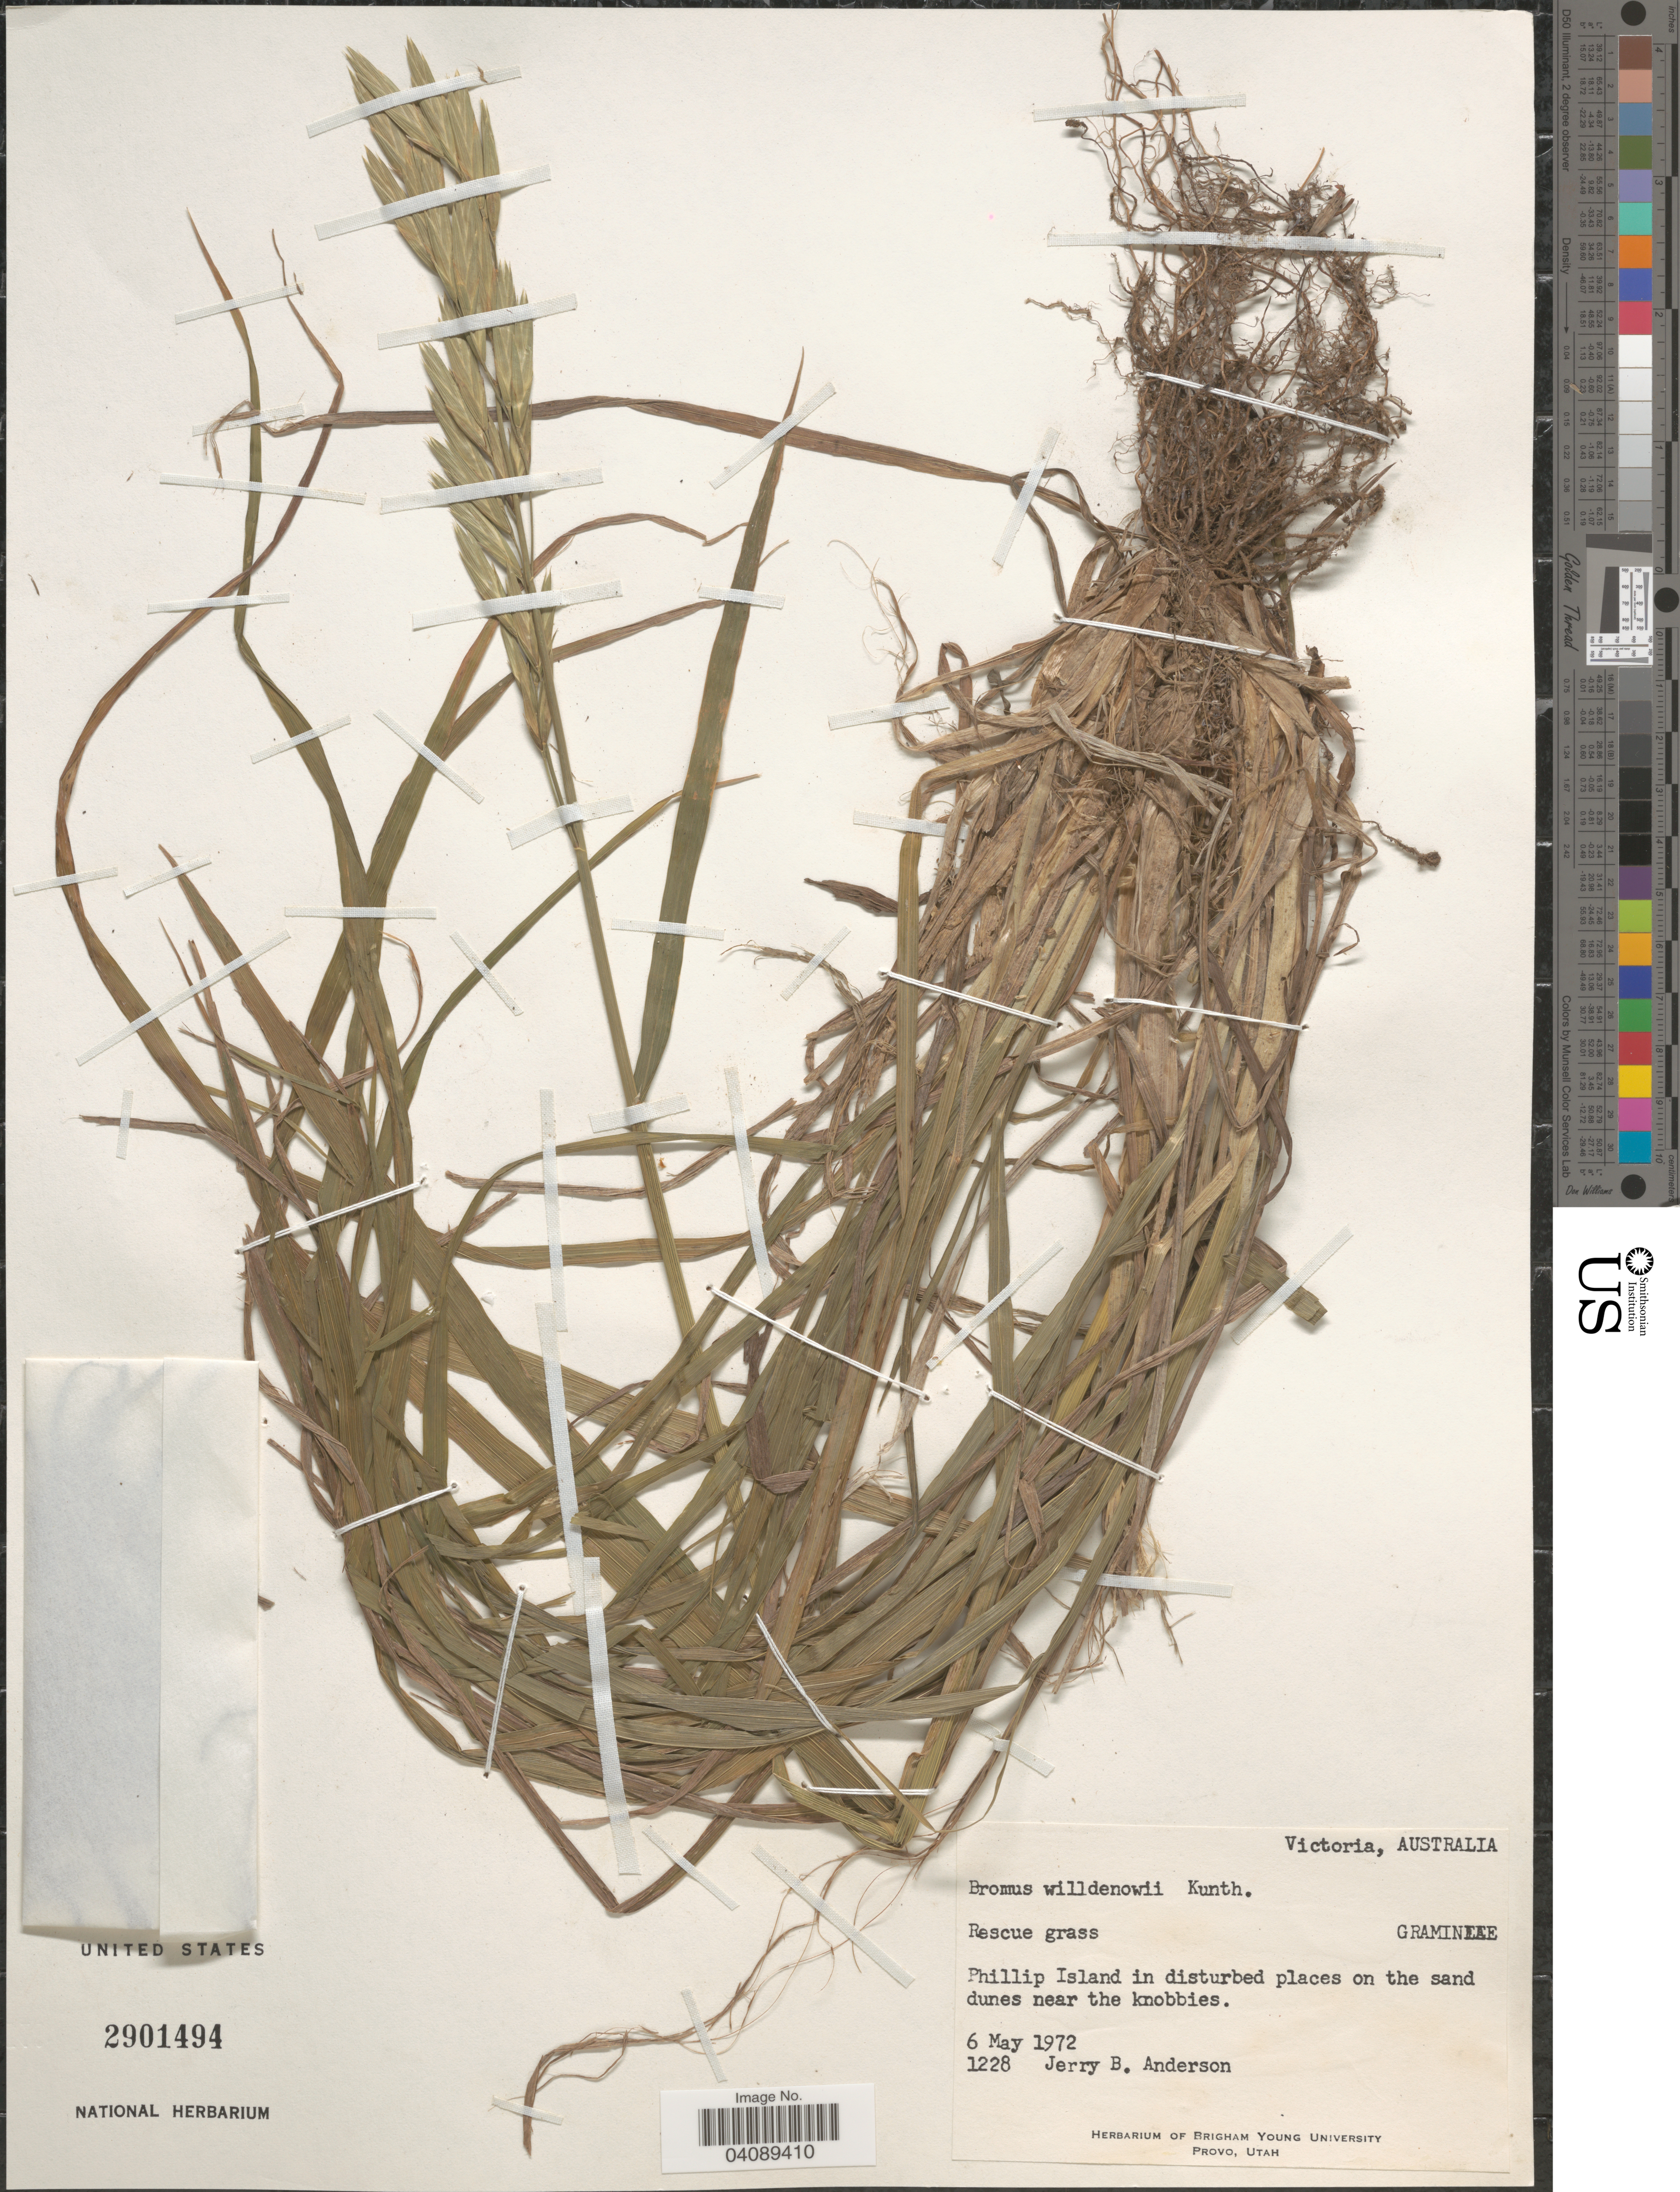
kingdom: Plantae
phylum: Tracheophyta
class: Liliopsida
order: Poales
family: Poaceae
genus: Bromus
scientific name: Bromus catharticus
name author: Vahl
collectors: J. B. Anderson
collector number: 1228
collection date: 1972-05-06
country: Australia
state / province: Victoria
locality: Victoria. Rescue grass. Phillip Island in disturbed places on thesand dunes near the knobbies.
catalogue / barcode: US 2901494